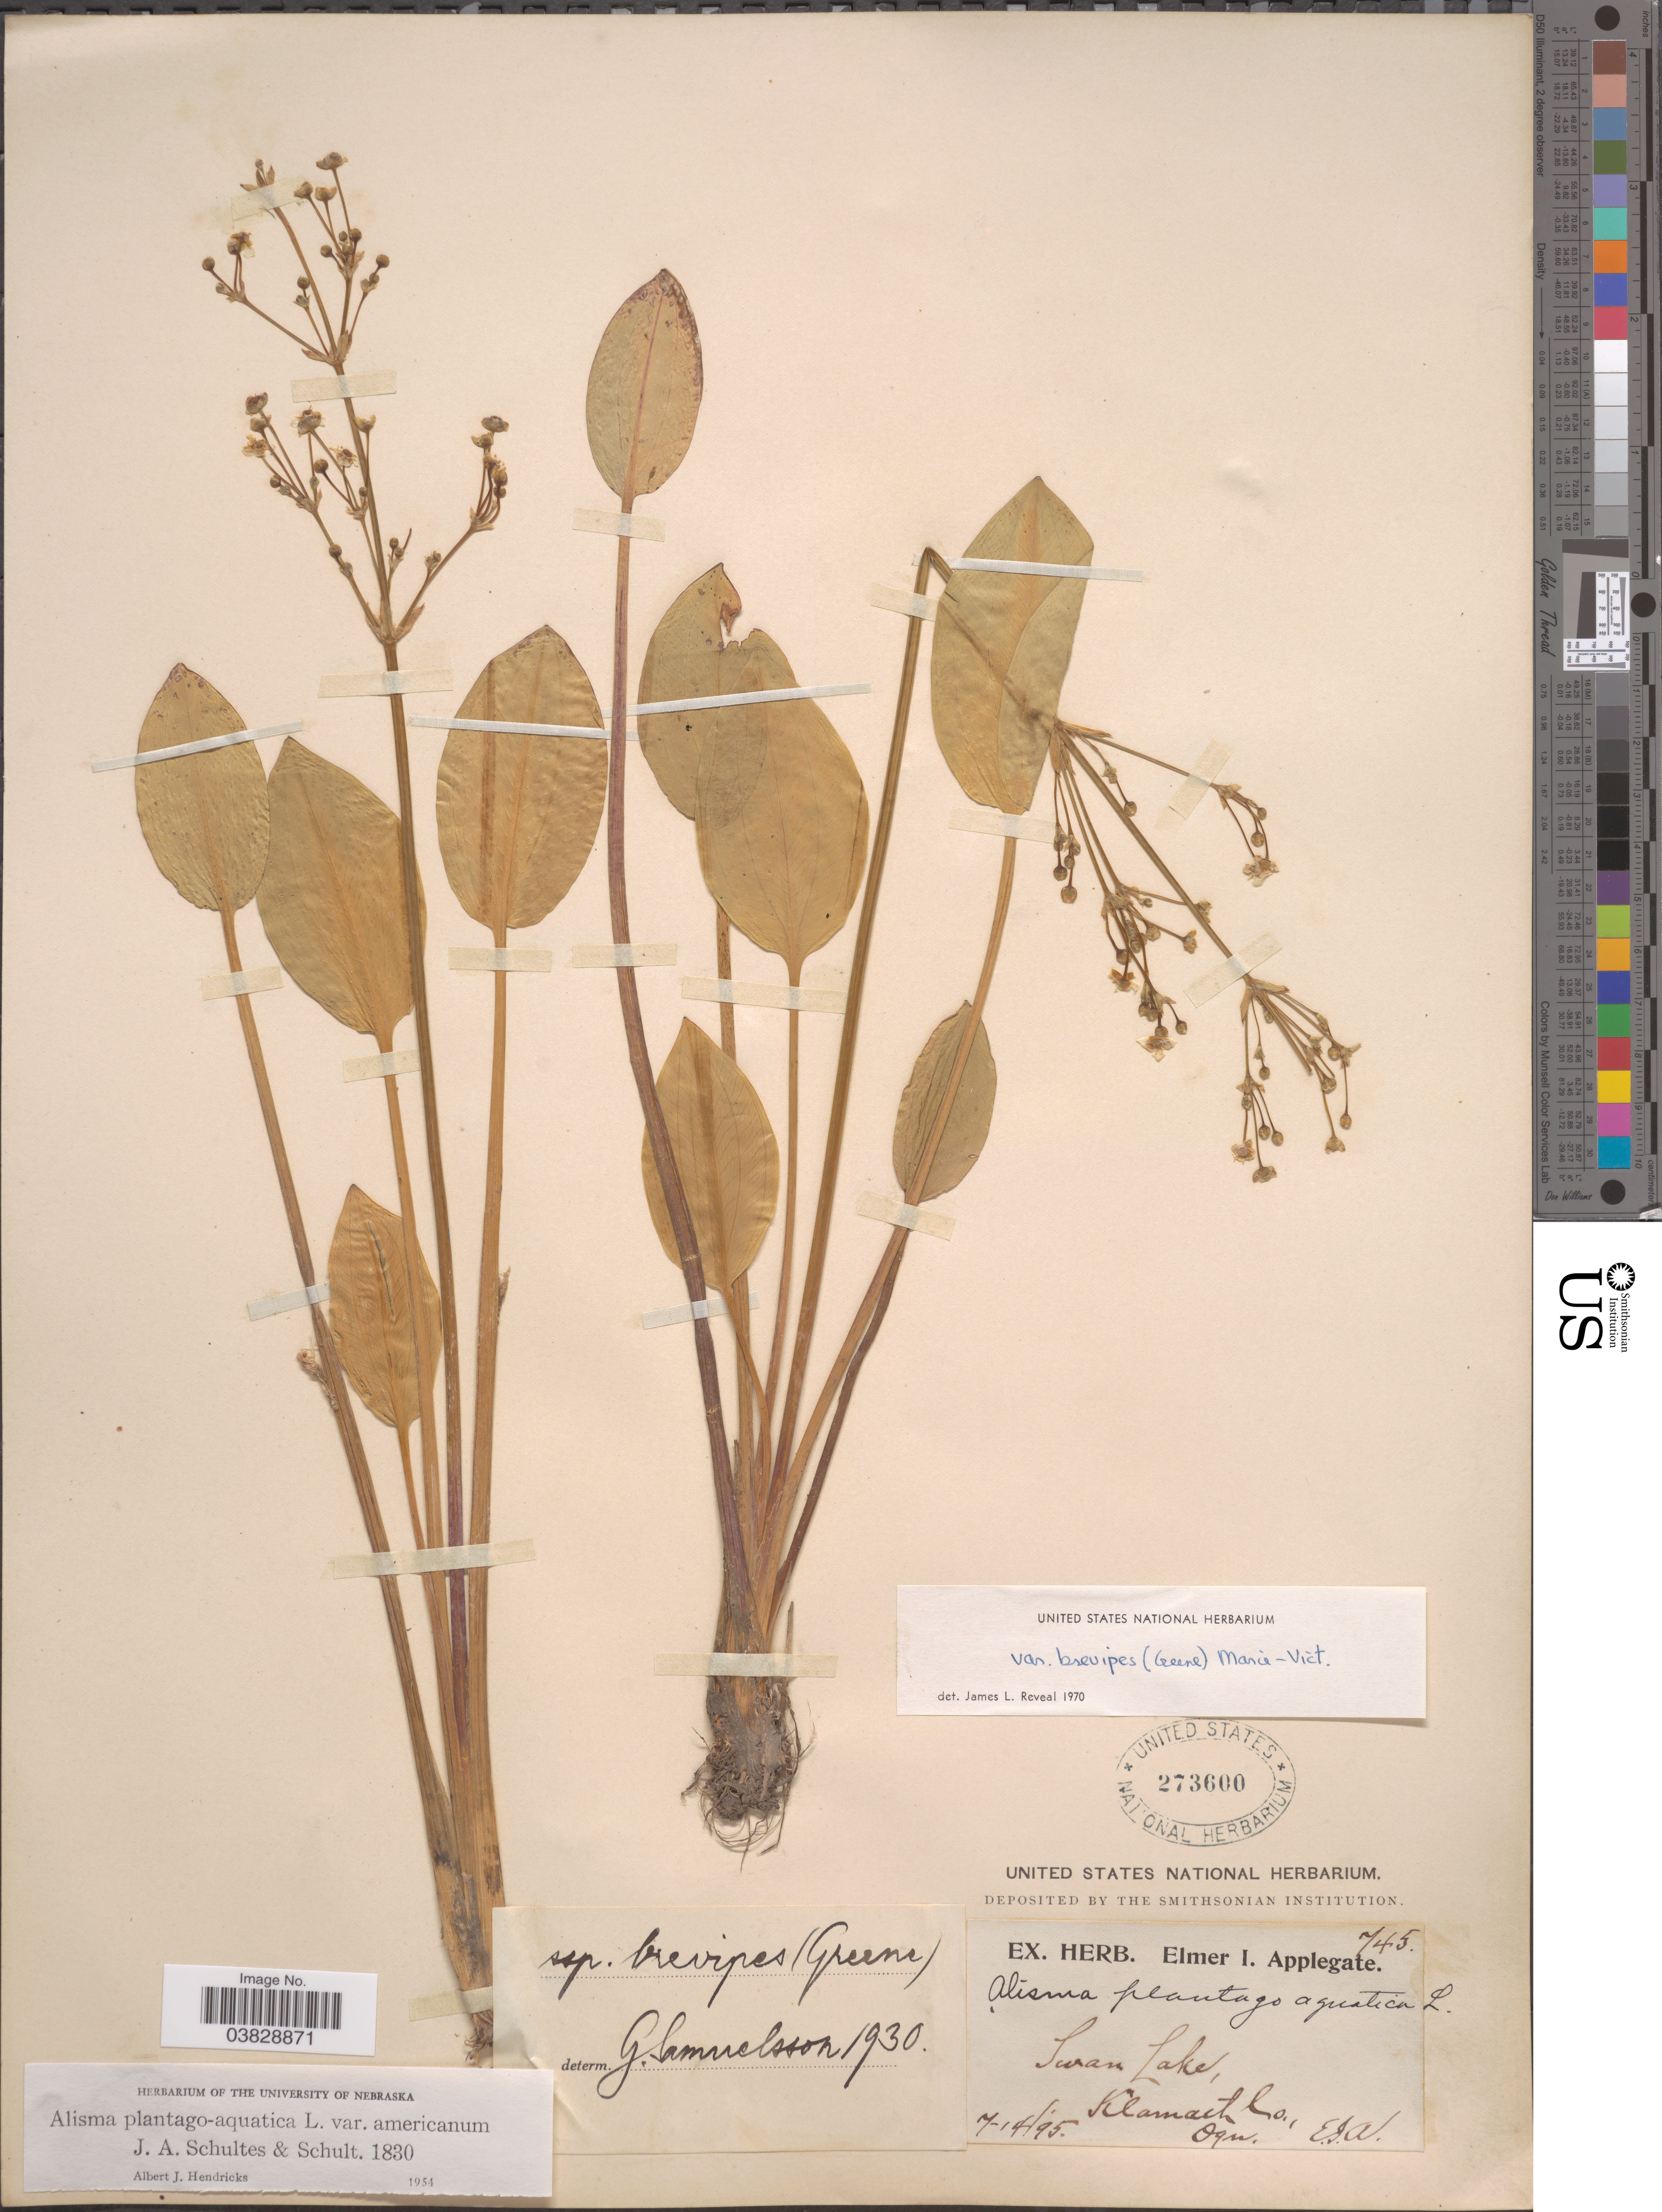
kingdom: Plantae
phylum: Tracheophyta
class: Liliopsida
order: Alismatales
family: Alismataceae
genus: Alisma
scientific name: Alisma plantago-aquatica var. americanum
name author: L.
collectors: E. I. Applegate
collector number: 745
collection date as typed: Transcribed d/m/y: 14/7/95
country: United States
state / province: Oregon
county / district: Klamath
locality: Swan Lake, Klamath Co.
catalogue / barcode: US 273600